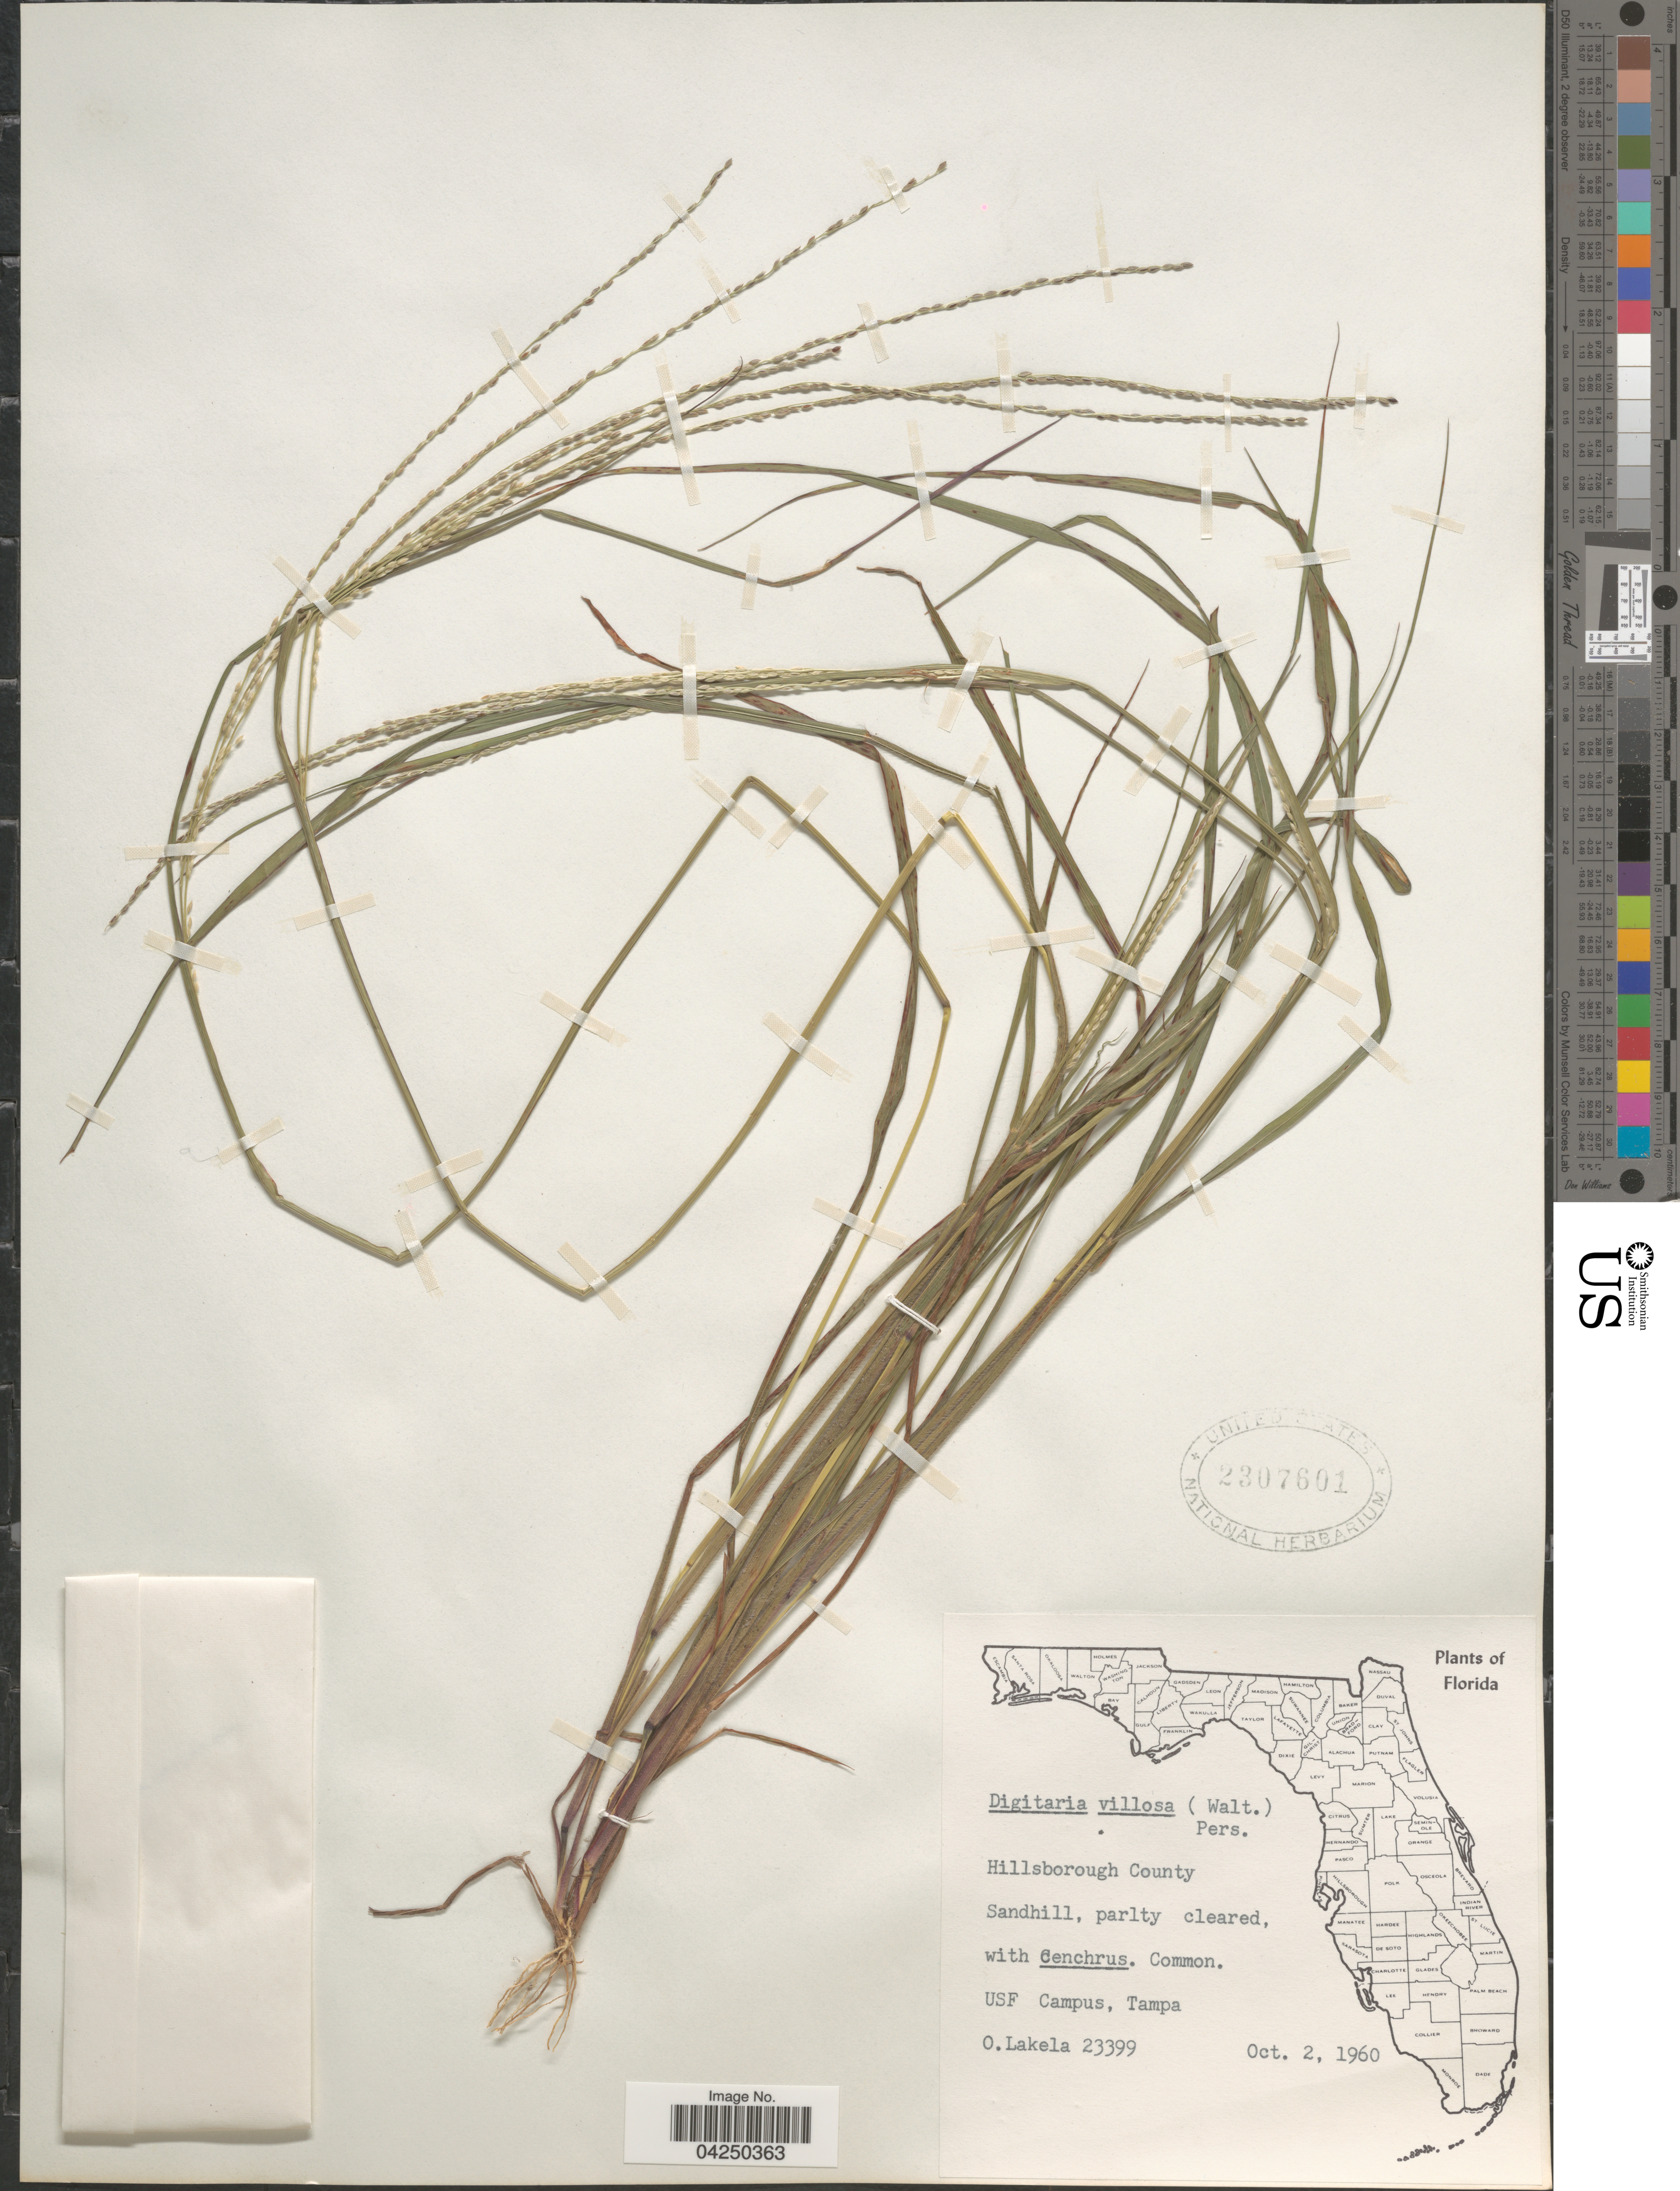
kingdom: Plantae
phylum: Tracheophyta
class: Liliopsida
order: Poales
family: Poaceae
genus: Digitaria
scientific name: Digitaria villosa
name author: (Walter) Pers.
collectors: O. Lakela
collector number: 23399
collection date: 1960-10-02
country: United States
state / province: Florida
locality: Hillsborough County. Sandhill, party cleared. USF Campus, Tampa.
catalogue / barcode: US 2307601